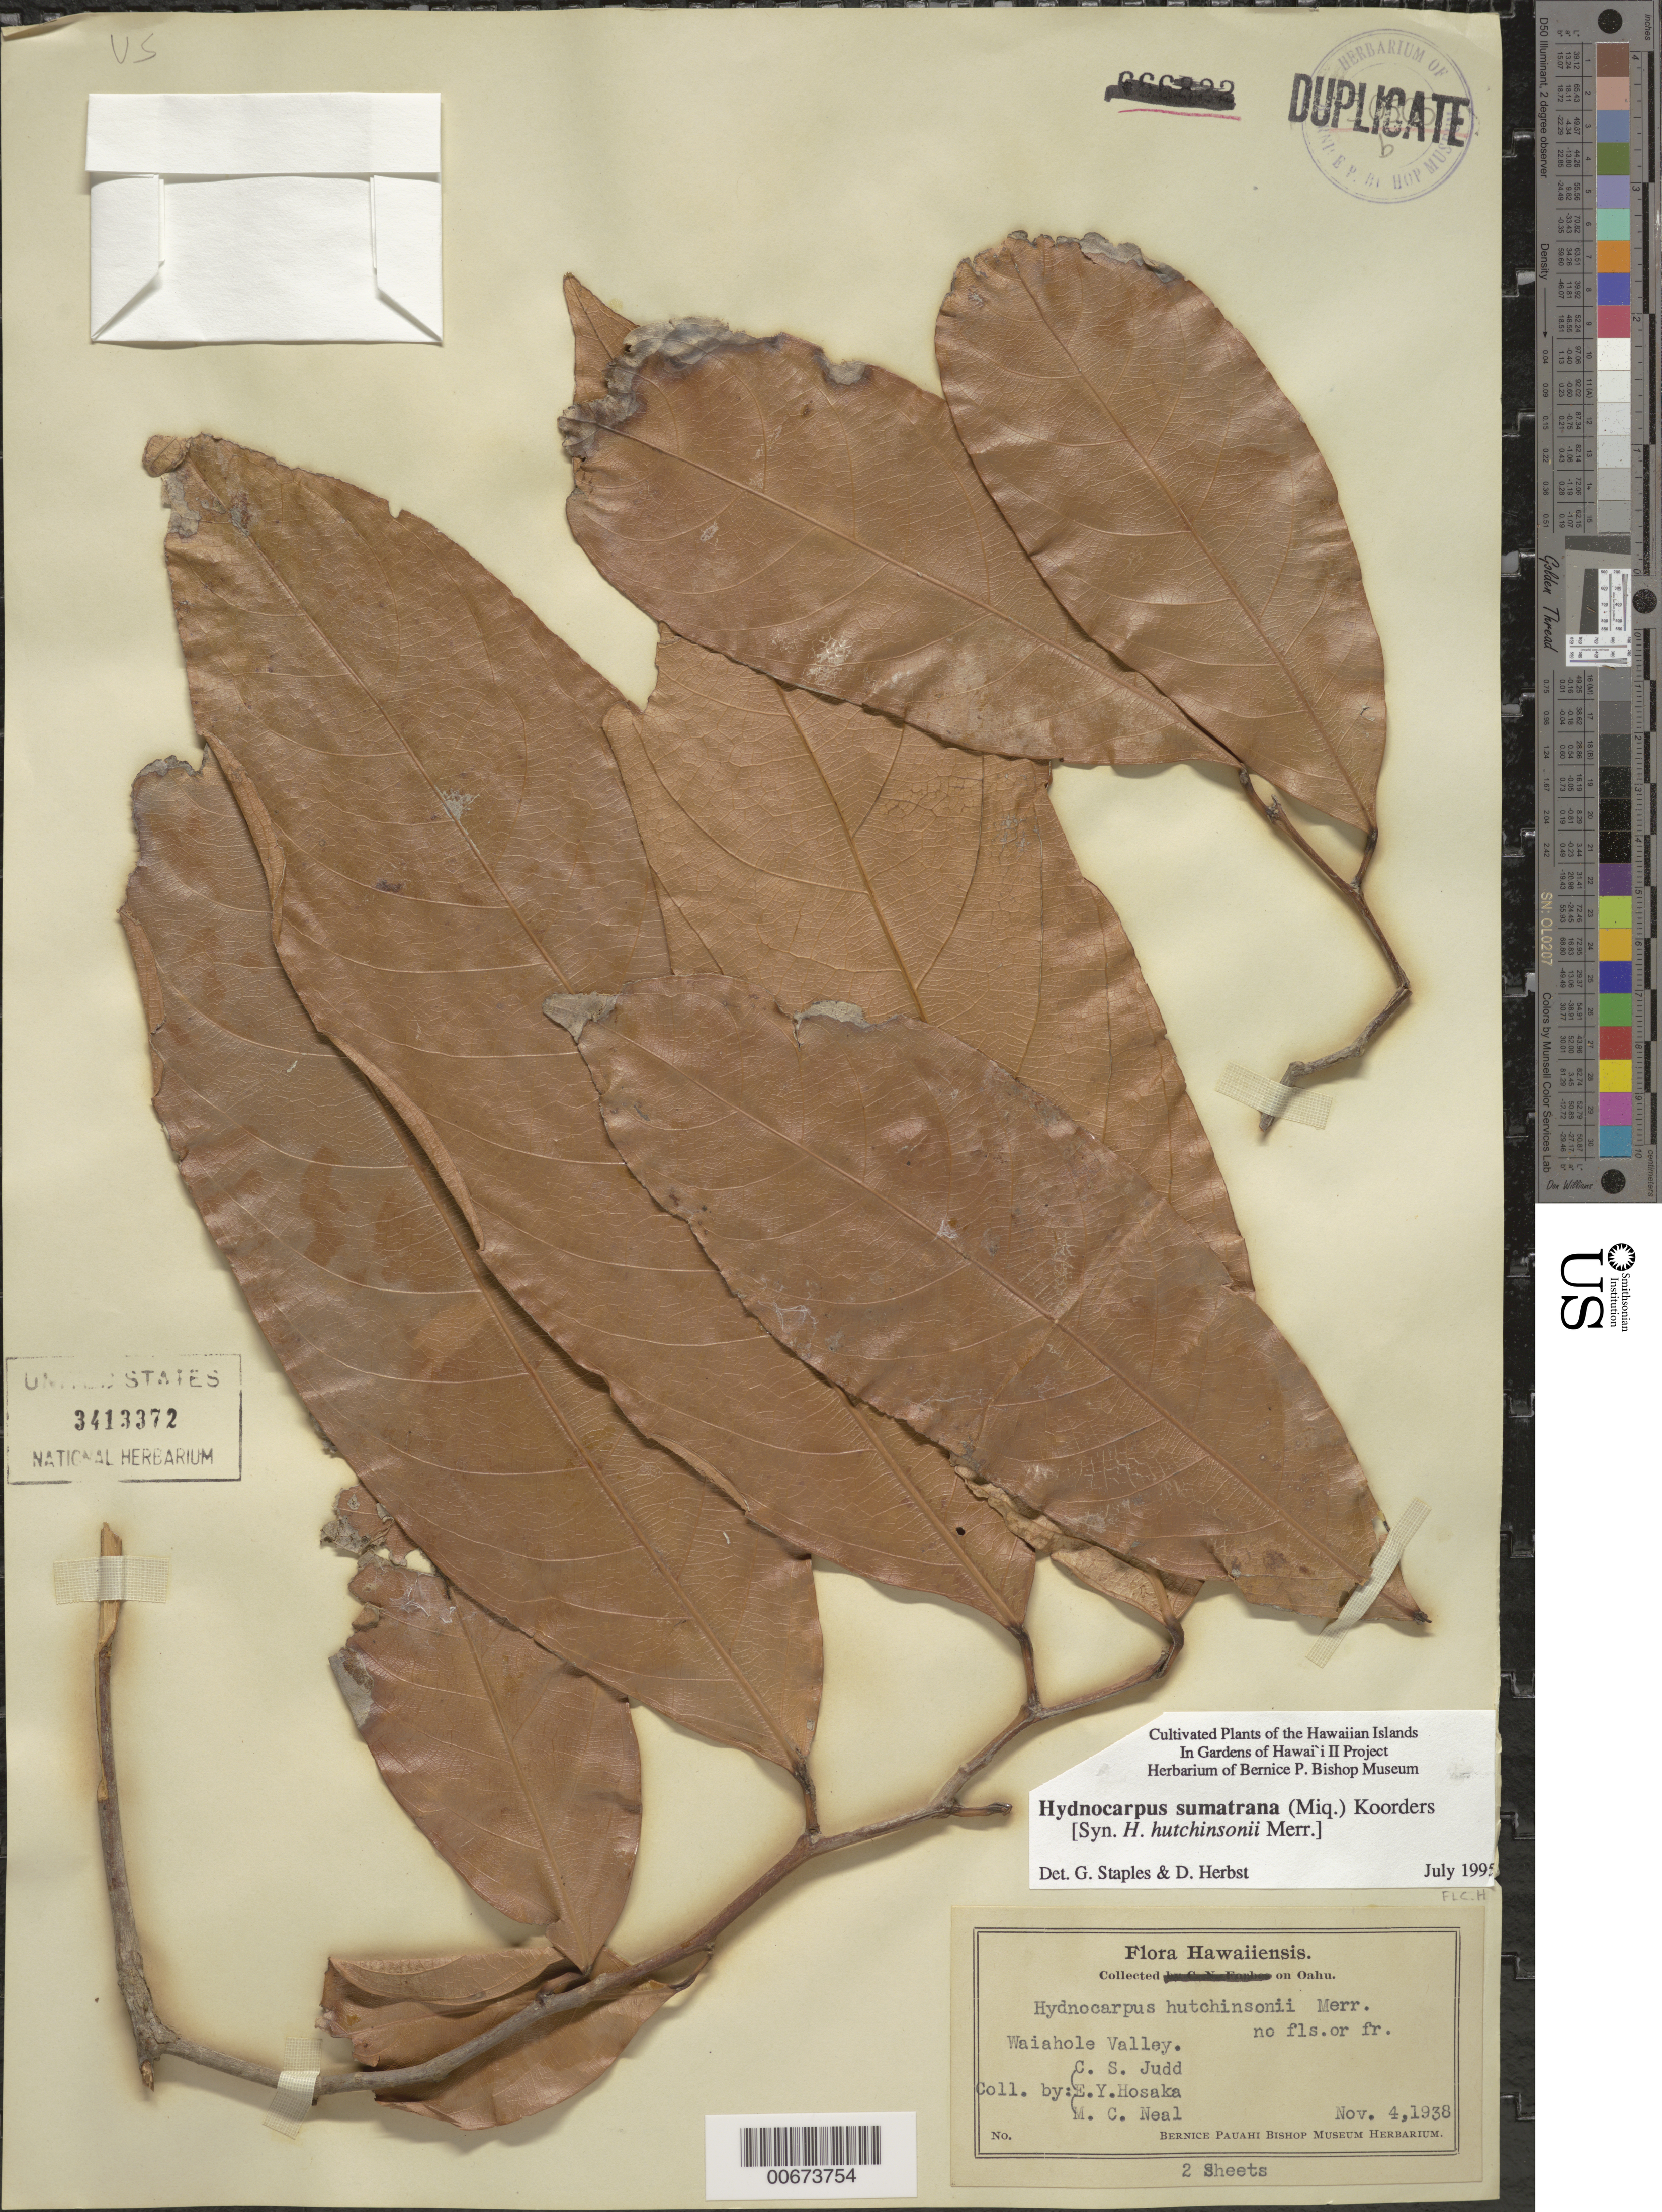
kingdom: Plantae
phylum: Tracheophyta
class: Magnoliopsida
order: Malpighiales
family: Achariaceae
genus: Hydnocarpus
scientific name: Hydnocarpus sumatranus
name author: (Miq.) Koord.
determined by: Staples, G. W.; Herbst, D. R.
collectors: C. Judd, E. Y. Hosaka & W. Ning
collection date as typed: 4 Nov 1938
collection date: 1938-11-04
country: United States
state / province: Hawaii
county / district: Honolulu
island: Oahu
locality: Waiahole Valley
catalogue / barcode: US 3413372